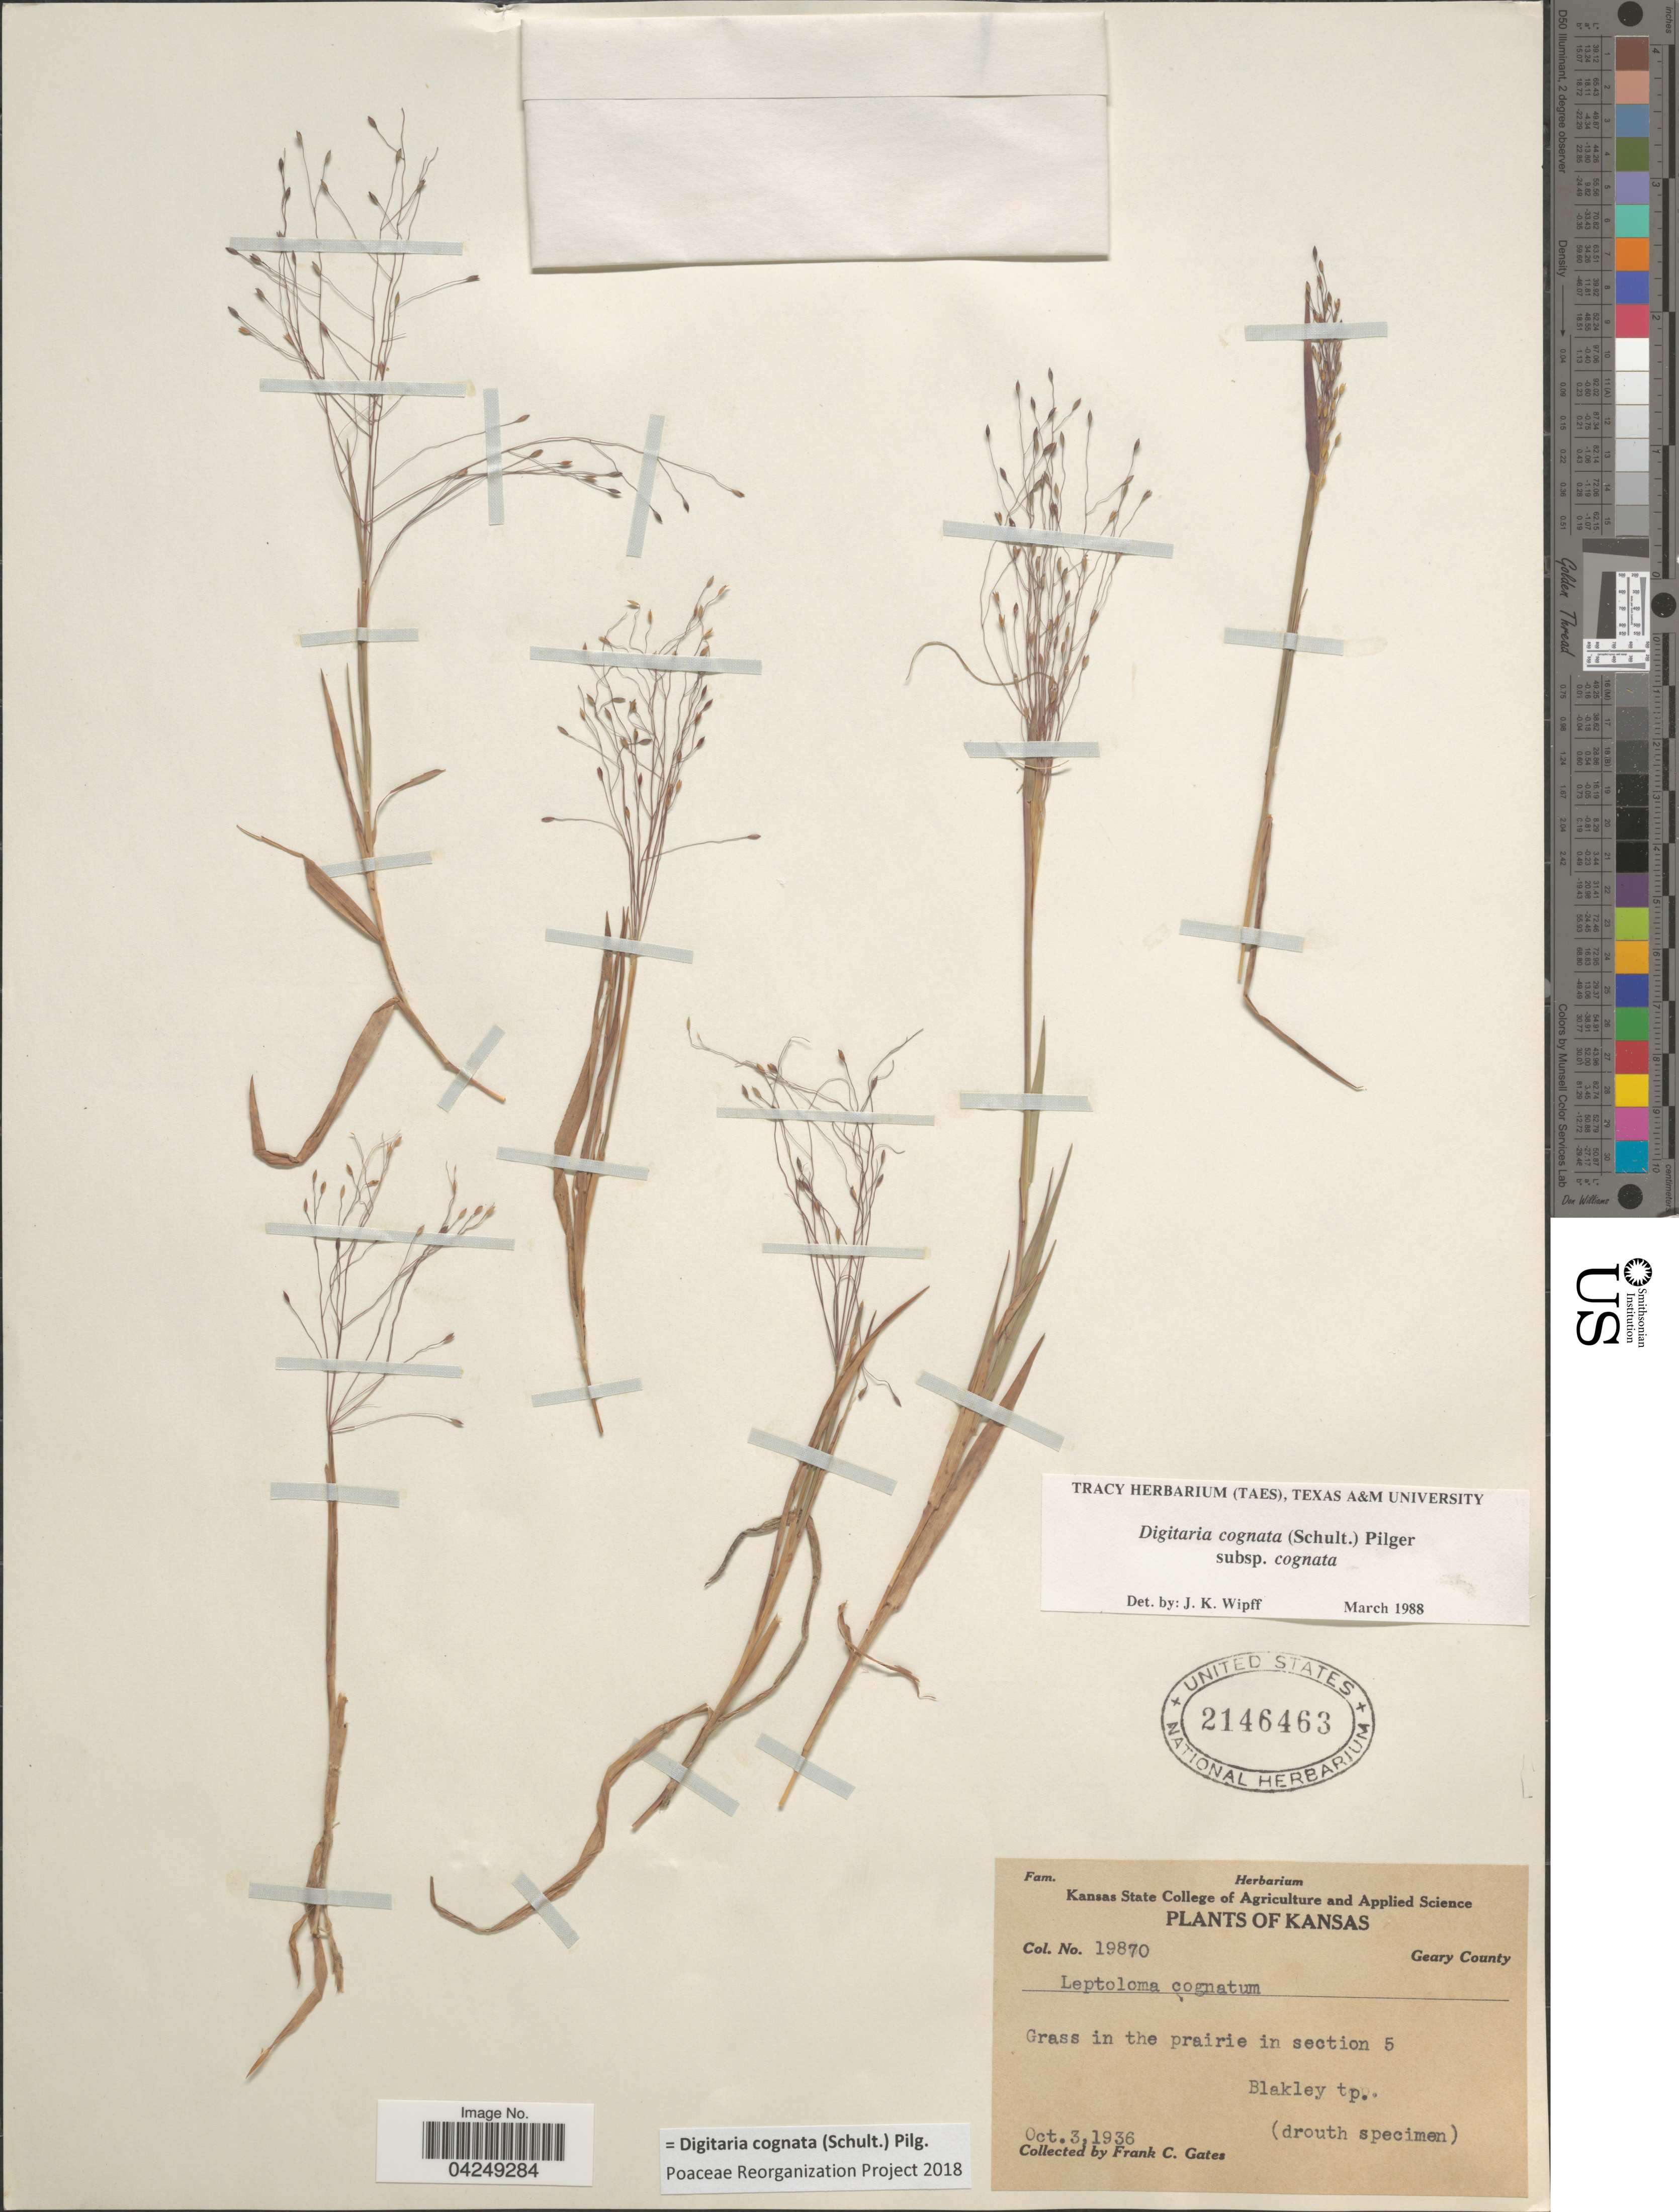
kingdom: Plantae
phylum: Tracheophyta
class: Liliopsida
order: Poales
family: Poaceae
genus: Digitaria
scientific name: Digitaria cognata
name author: (Scult.) Pilg.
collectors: F. C. Gates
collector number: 19870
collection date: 1936-10-03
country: United States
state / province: Kansas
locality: Geary County. Grass in the prairie in section 5. Blakley tp.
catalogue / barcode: US 2146463